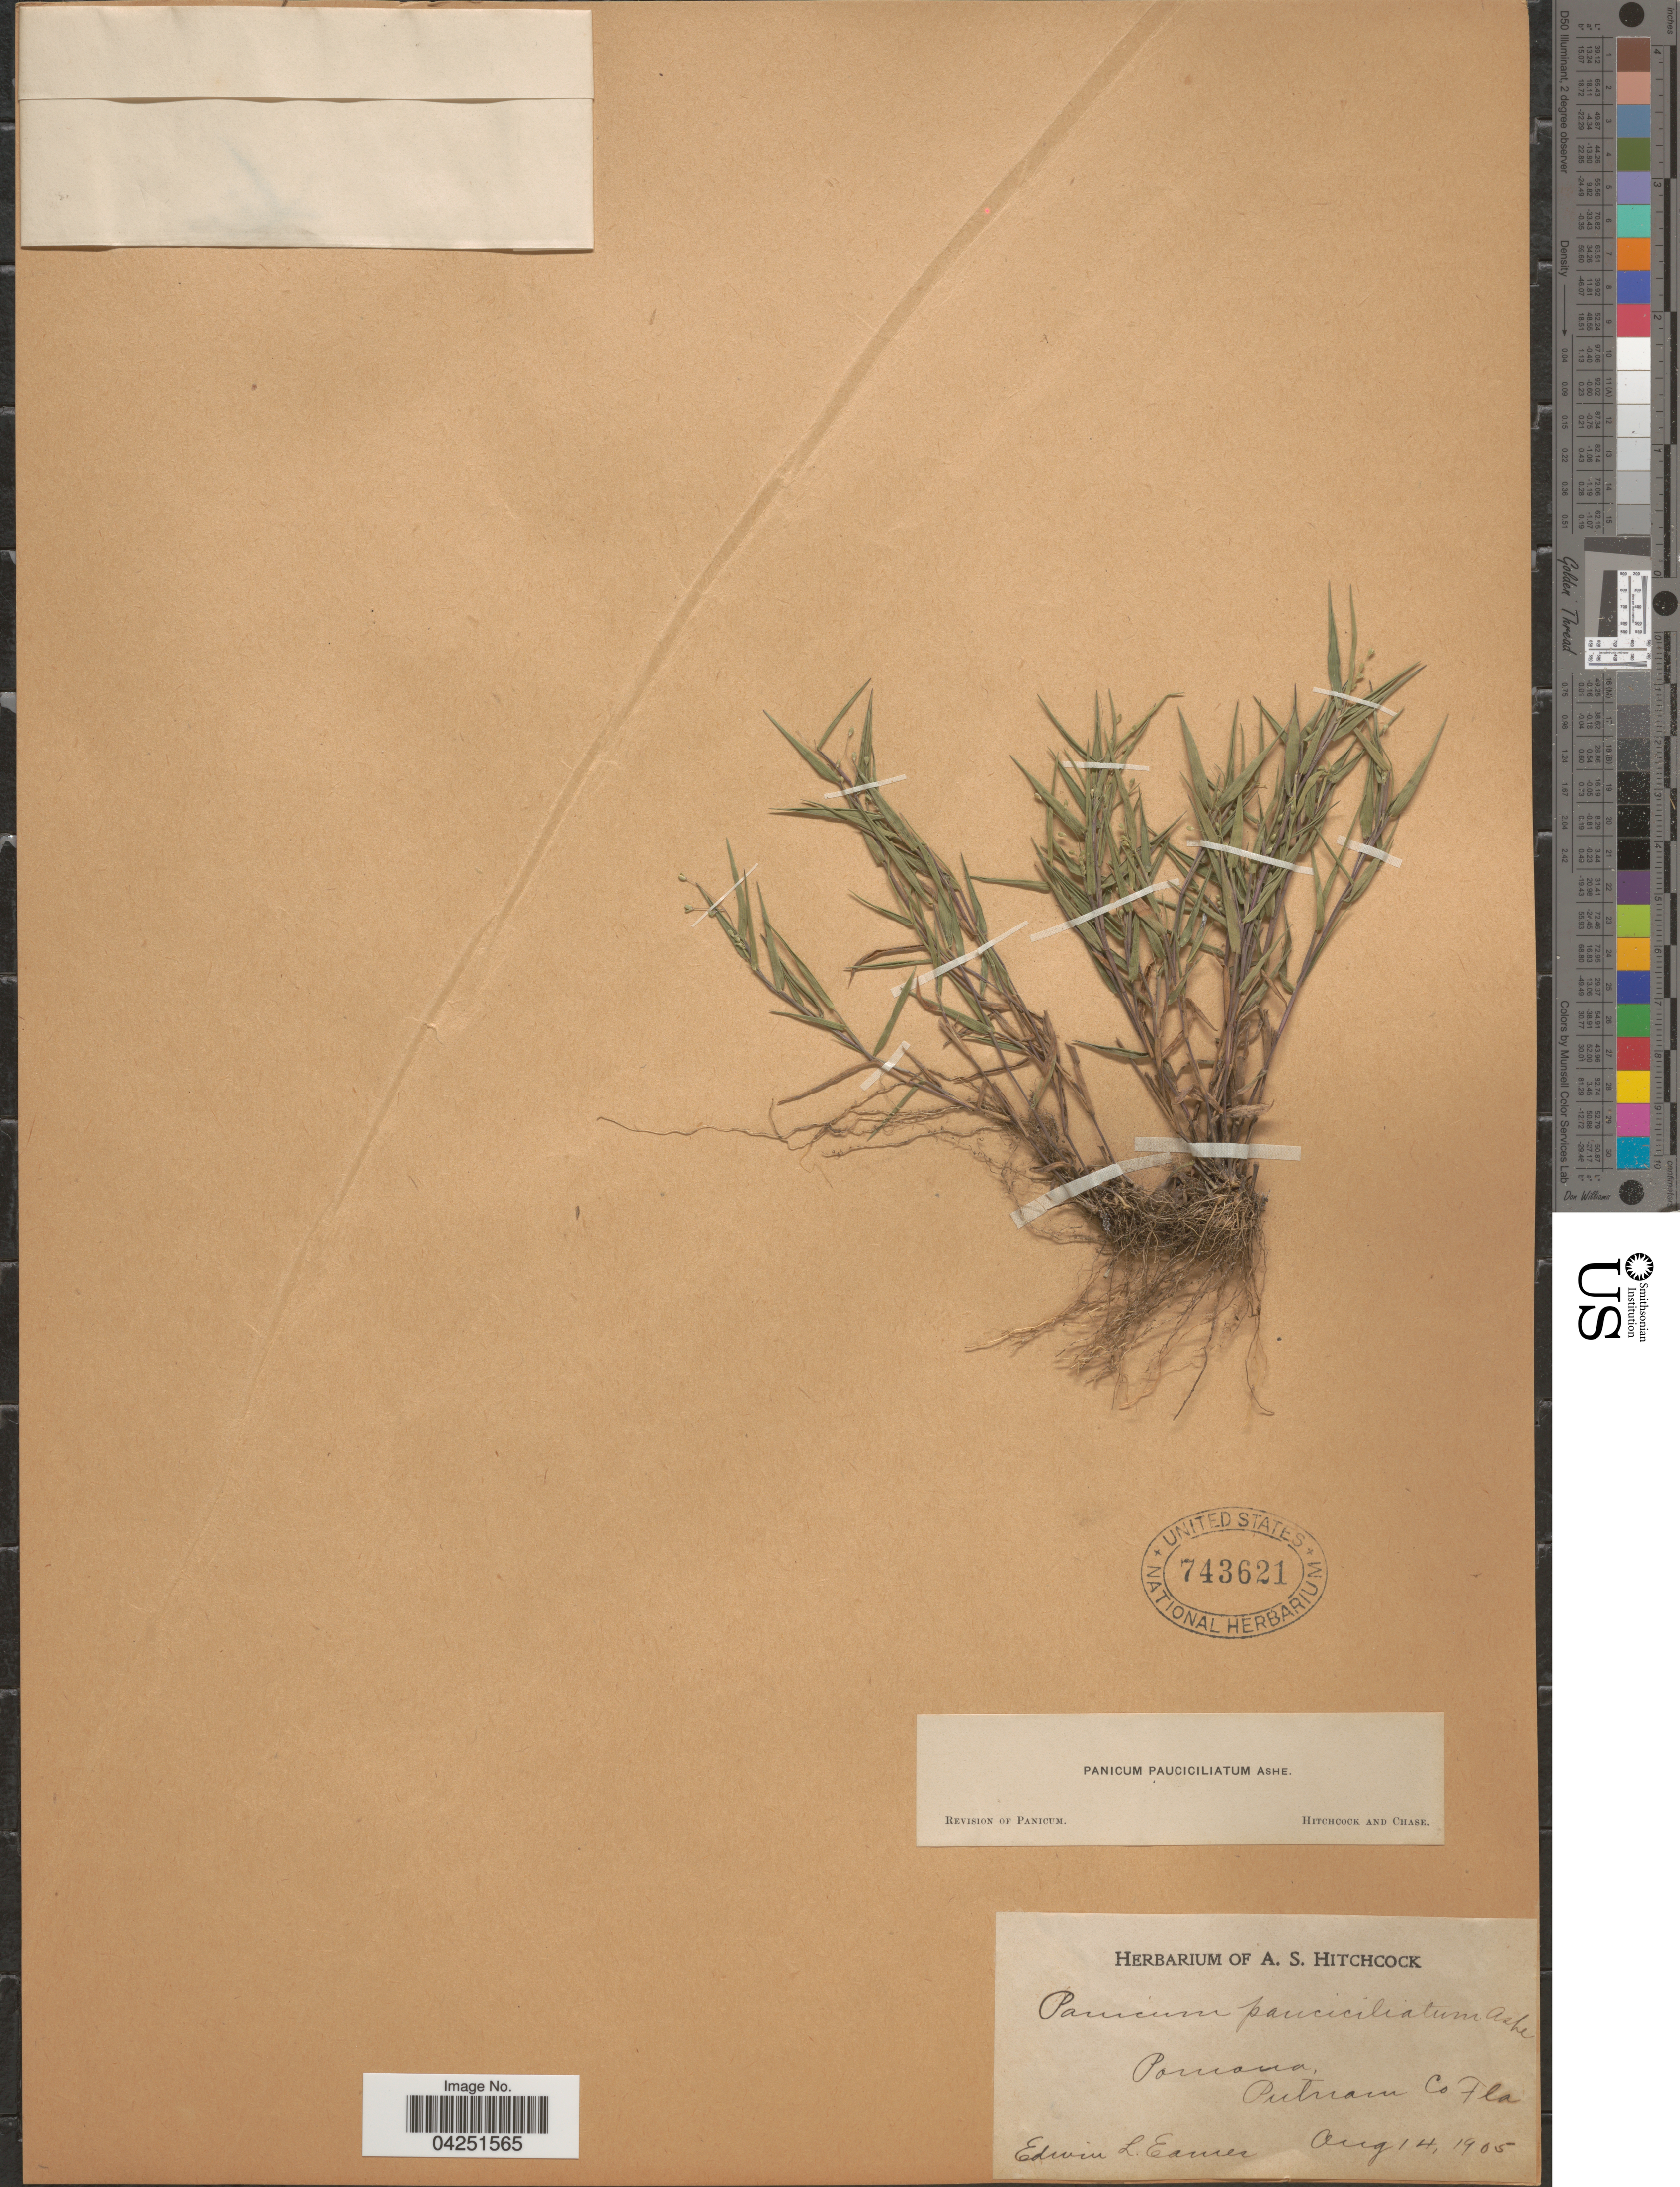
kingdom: Plantae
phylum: Tracheophyta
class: Liliopsida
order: Poales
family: Poaceae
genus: Dichanthelium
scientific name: Dichanthelium acuminatum var. acuminatum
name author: (Sw.) Gould & C.A. Clark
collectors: E. Eamer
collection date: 1905-08-14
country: United States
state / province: Florida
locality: Pomona, Putnam Co.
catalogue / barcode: US 743621